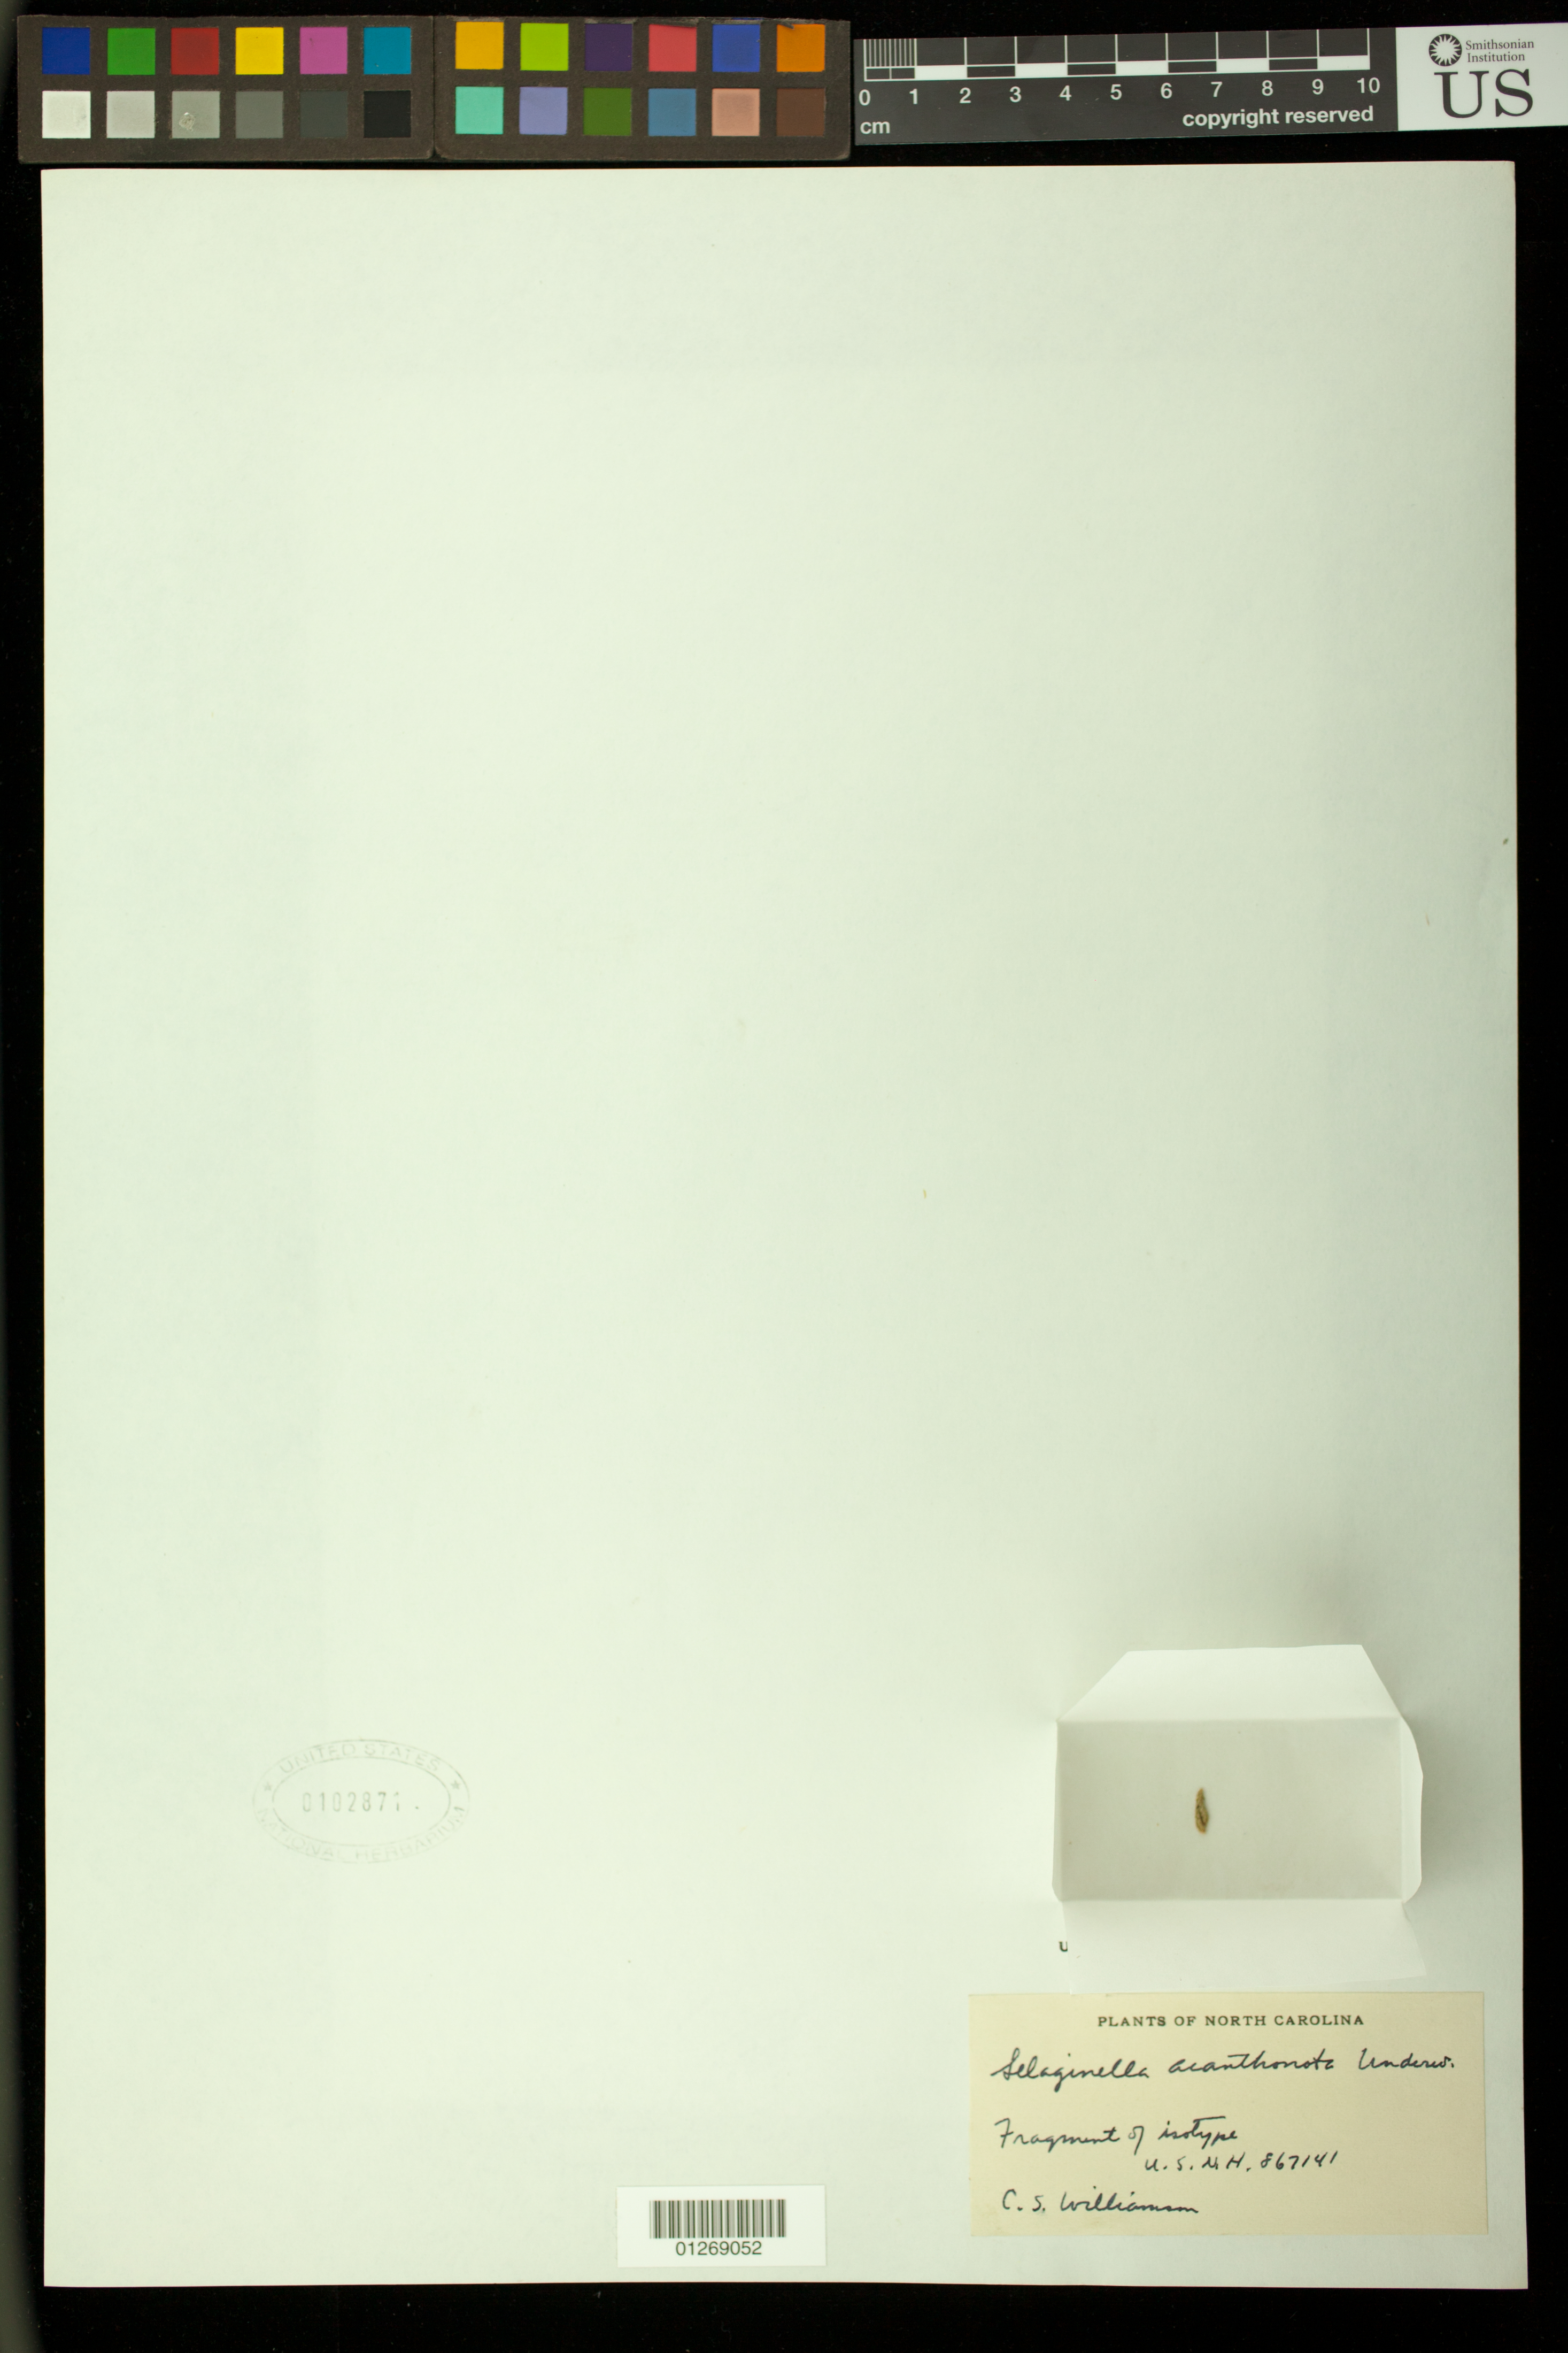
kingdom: Plantae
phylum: Tracheophyta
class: Lycopodiopsida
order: Selaginellales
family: Selaginellaceae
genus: Selaginella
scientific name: Selaginella acanthonota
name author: Underw.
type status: Isosyntype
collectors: C. Williamson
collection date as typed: Jul 1892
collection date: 1892-07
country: United States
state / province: North Carolina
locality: Wilmington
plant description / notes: Fragmentary material of type specimen, removed from US specimen USNH 867141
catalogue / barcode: US 102871